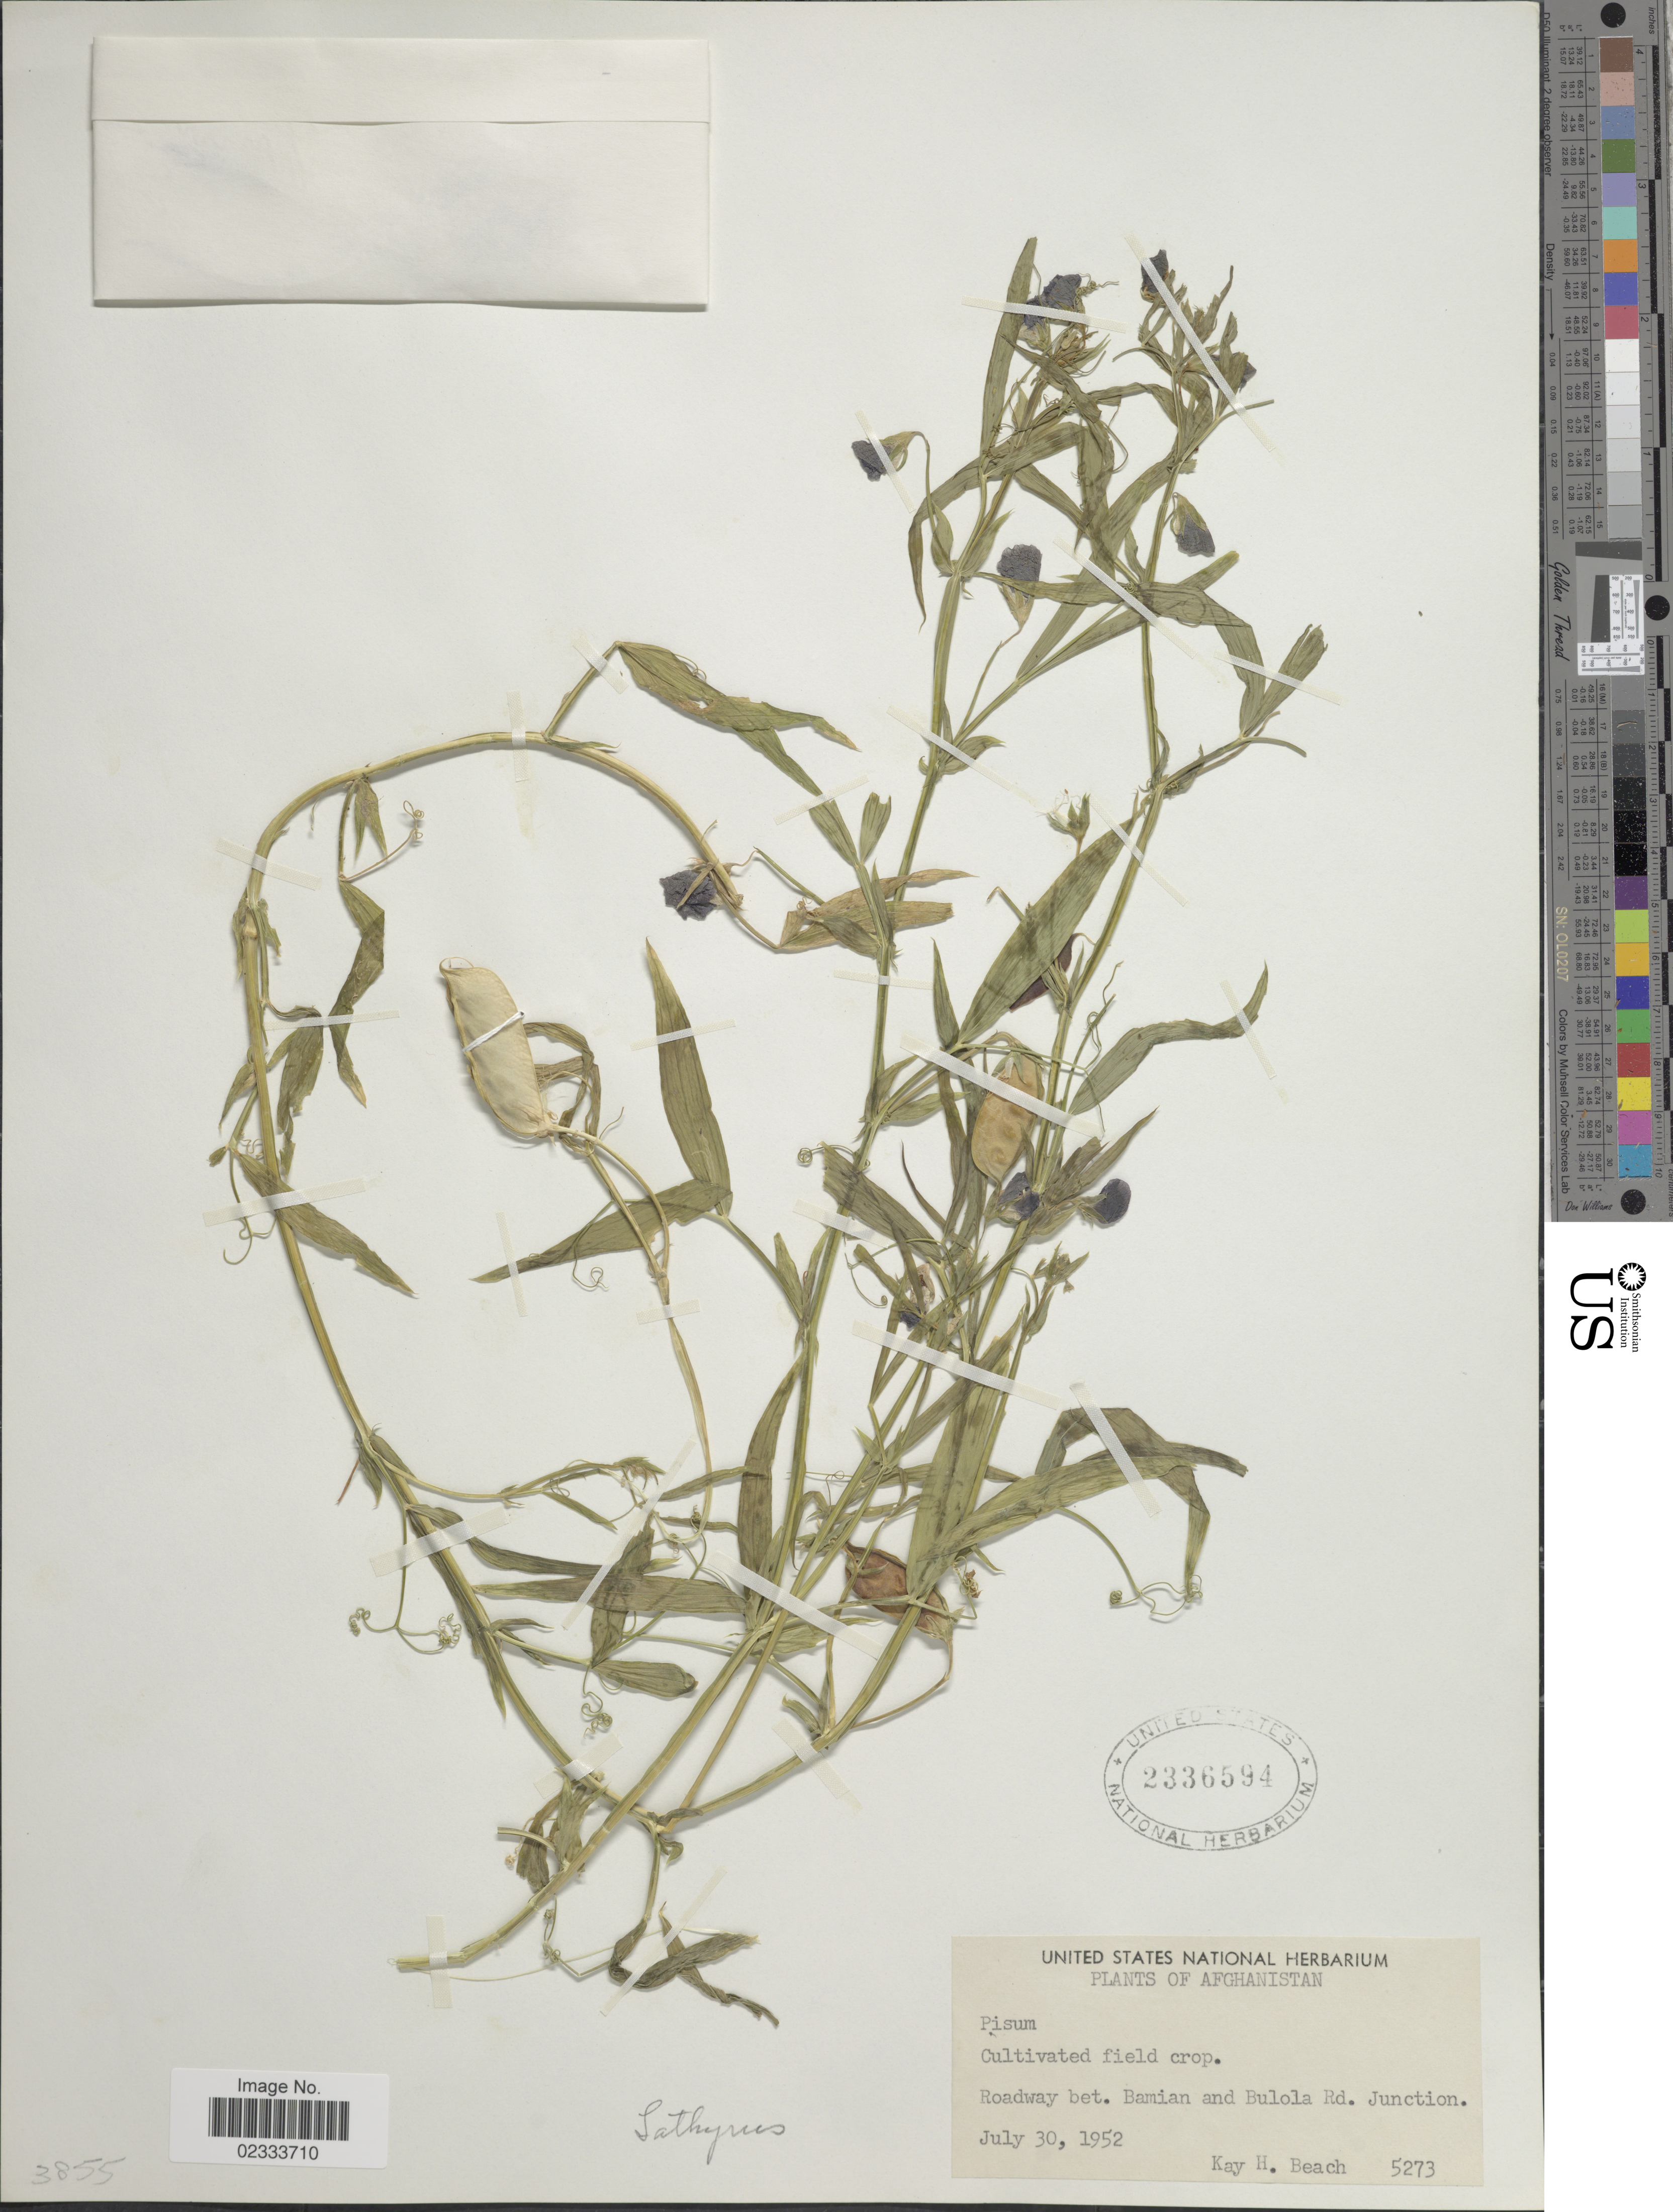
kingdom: Plantae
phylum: Tracheophyta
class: Magnoliopsida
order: Fabales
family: Fabaceae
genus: Lathyrus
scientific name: Lathyrus sp.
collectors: K. H. Beach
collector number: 5273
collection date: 1952-07-30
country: Afghanistan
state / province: Bamian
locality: Cultivated field crop, Roadway bet.. Bamian and Bulola Rd. Junction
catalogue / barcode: US 2336594